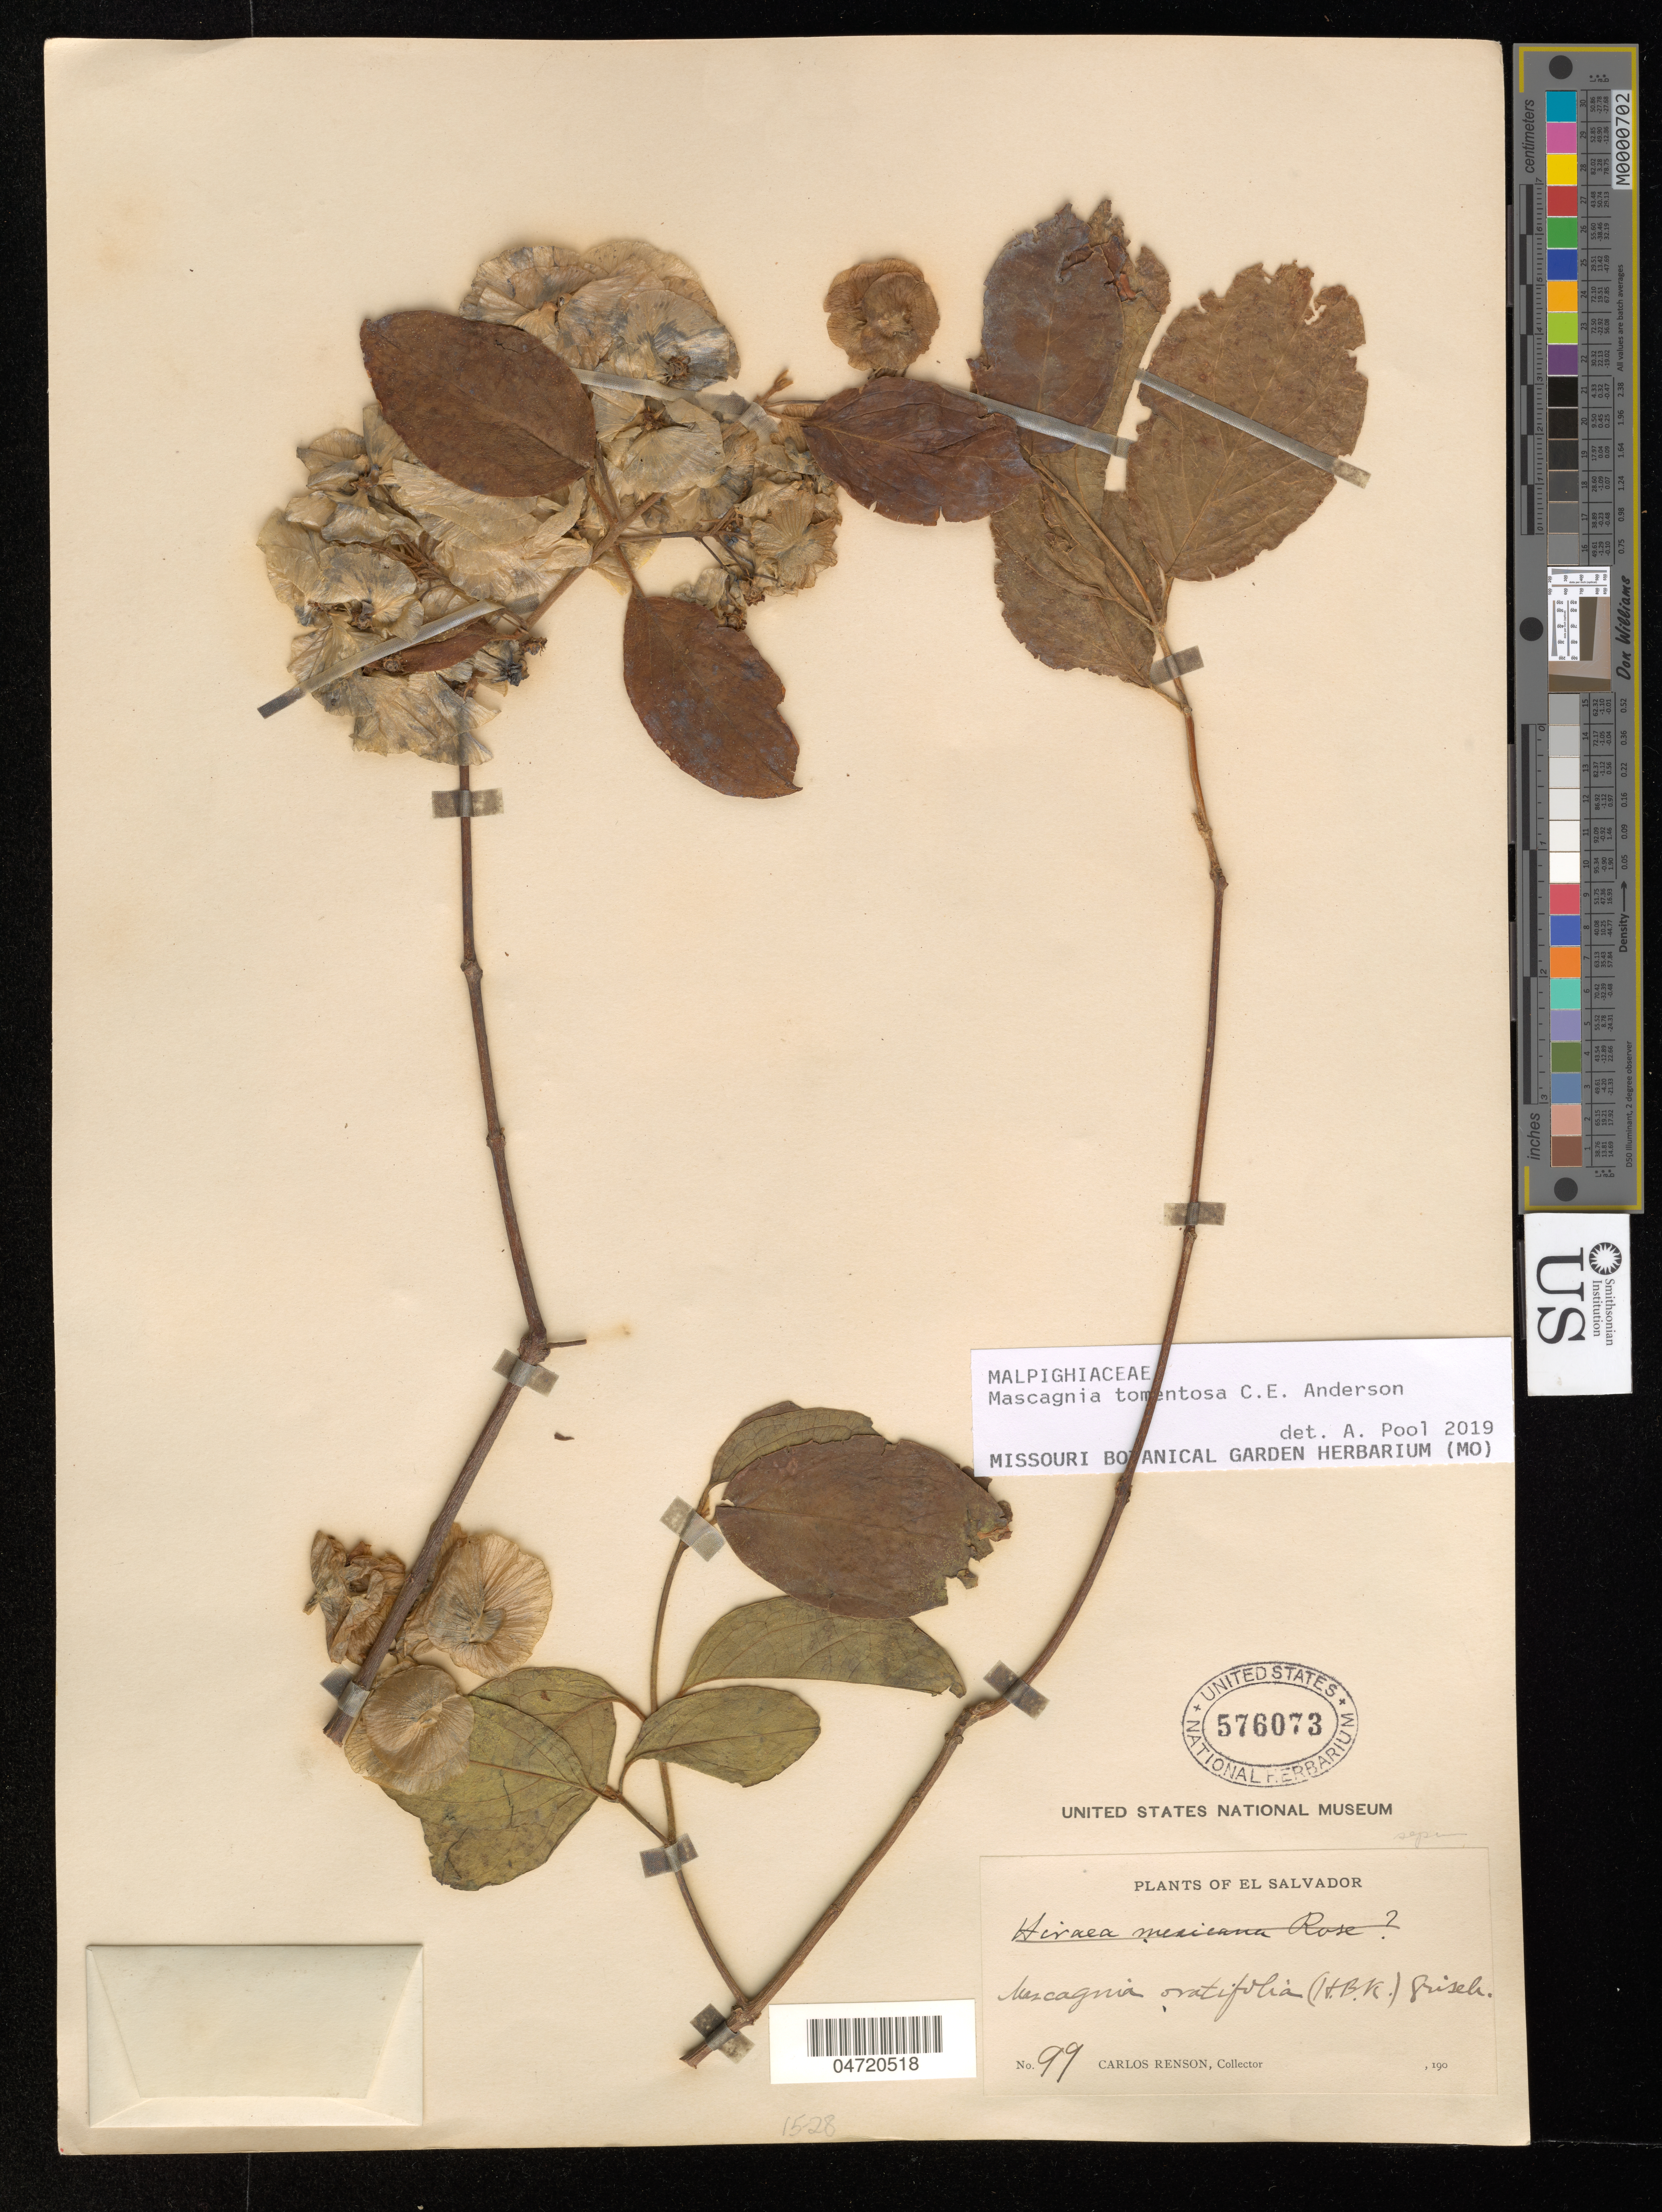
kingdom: Plantae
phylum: Tracheophyta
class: Magnoliopsida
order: Malpighiales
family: Malpighiaceae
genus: Mascagnia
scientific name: Mascagnia tomentosa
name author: C.E. Anderson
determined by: Pool, A., (MO), Missouri Botanical Garden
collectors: C. Renson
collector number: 99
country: El Salvador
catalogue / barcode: US 576073